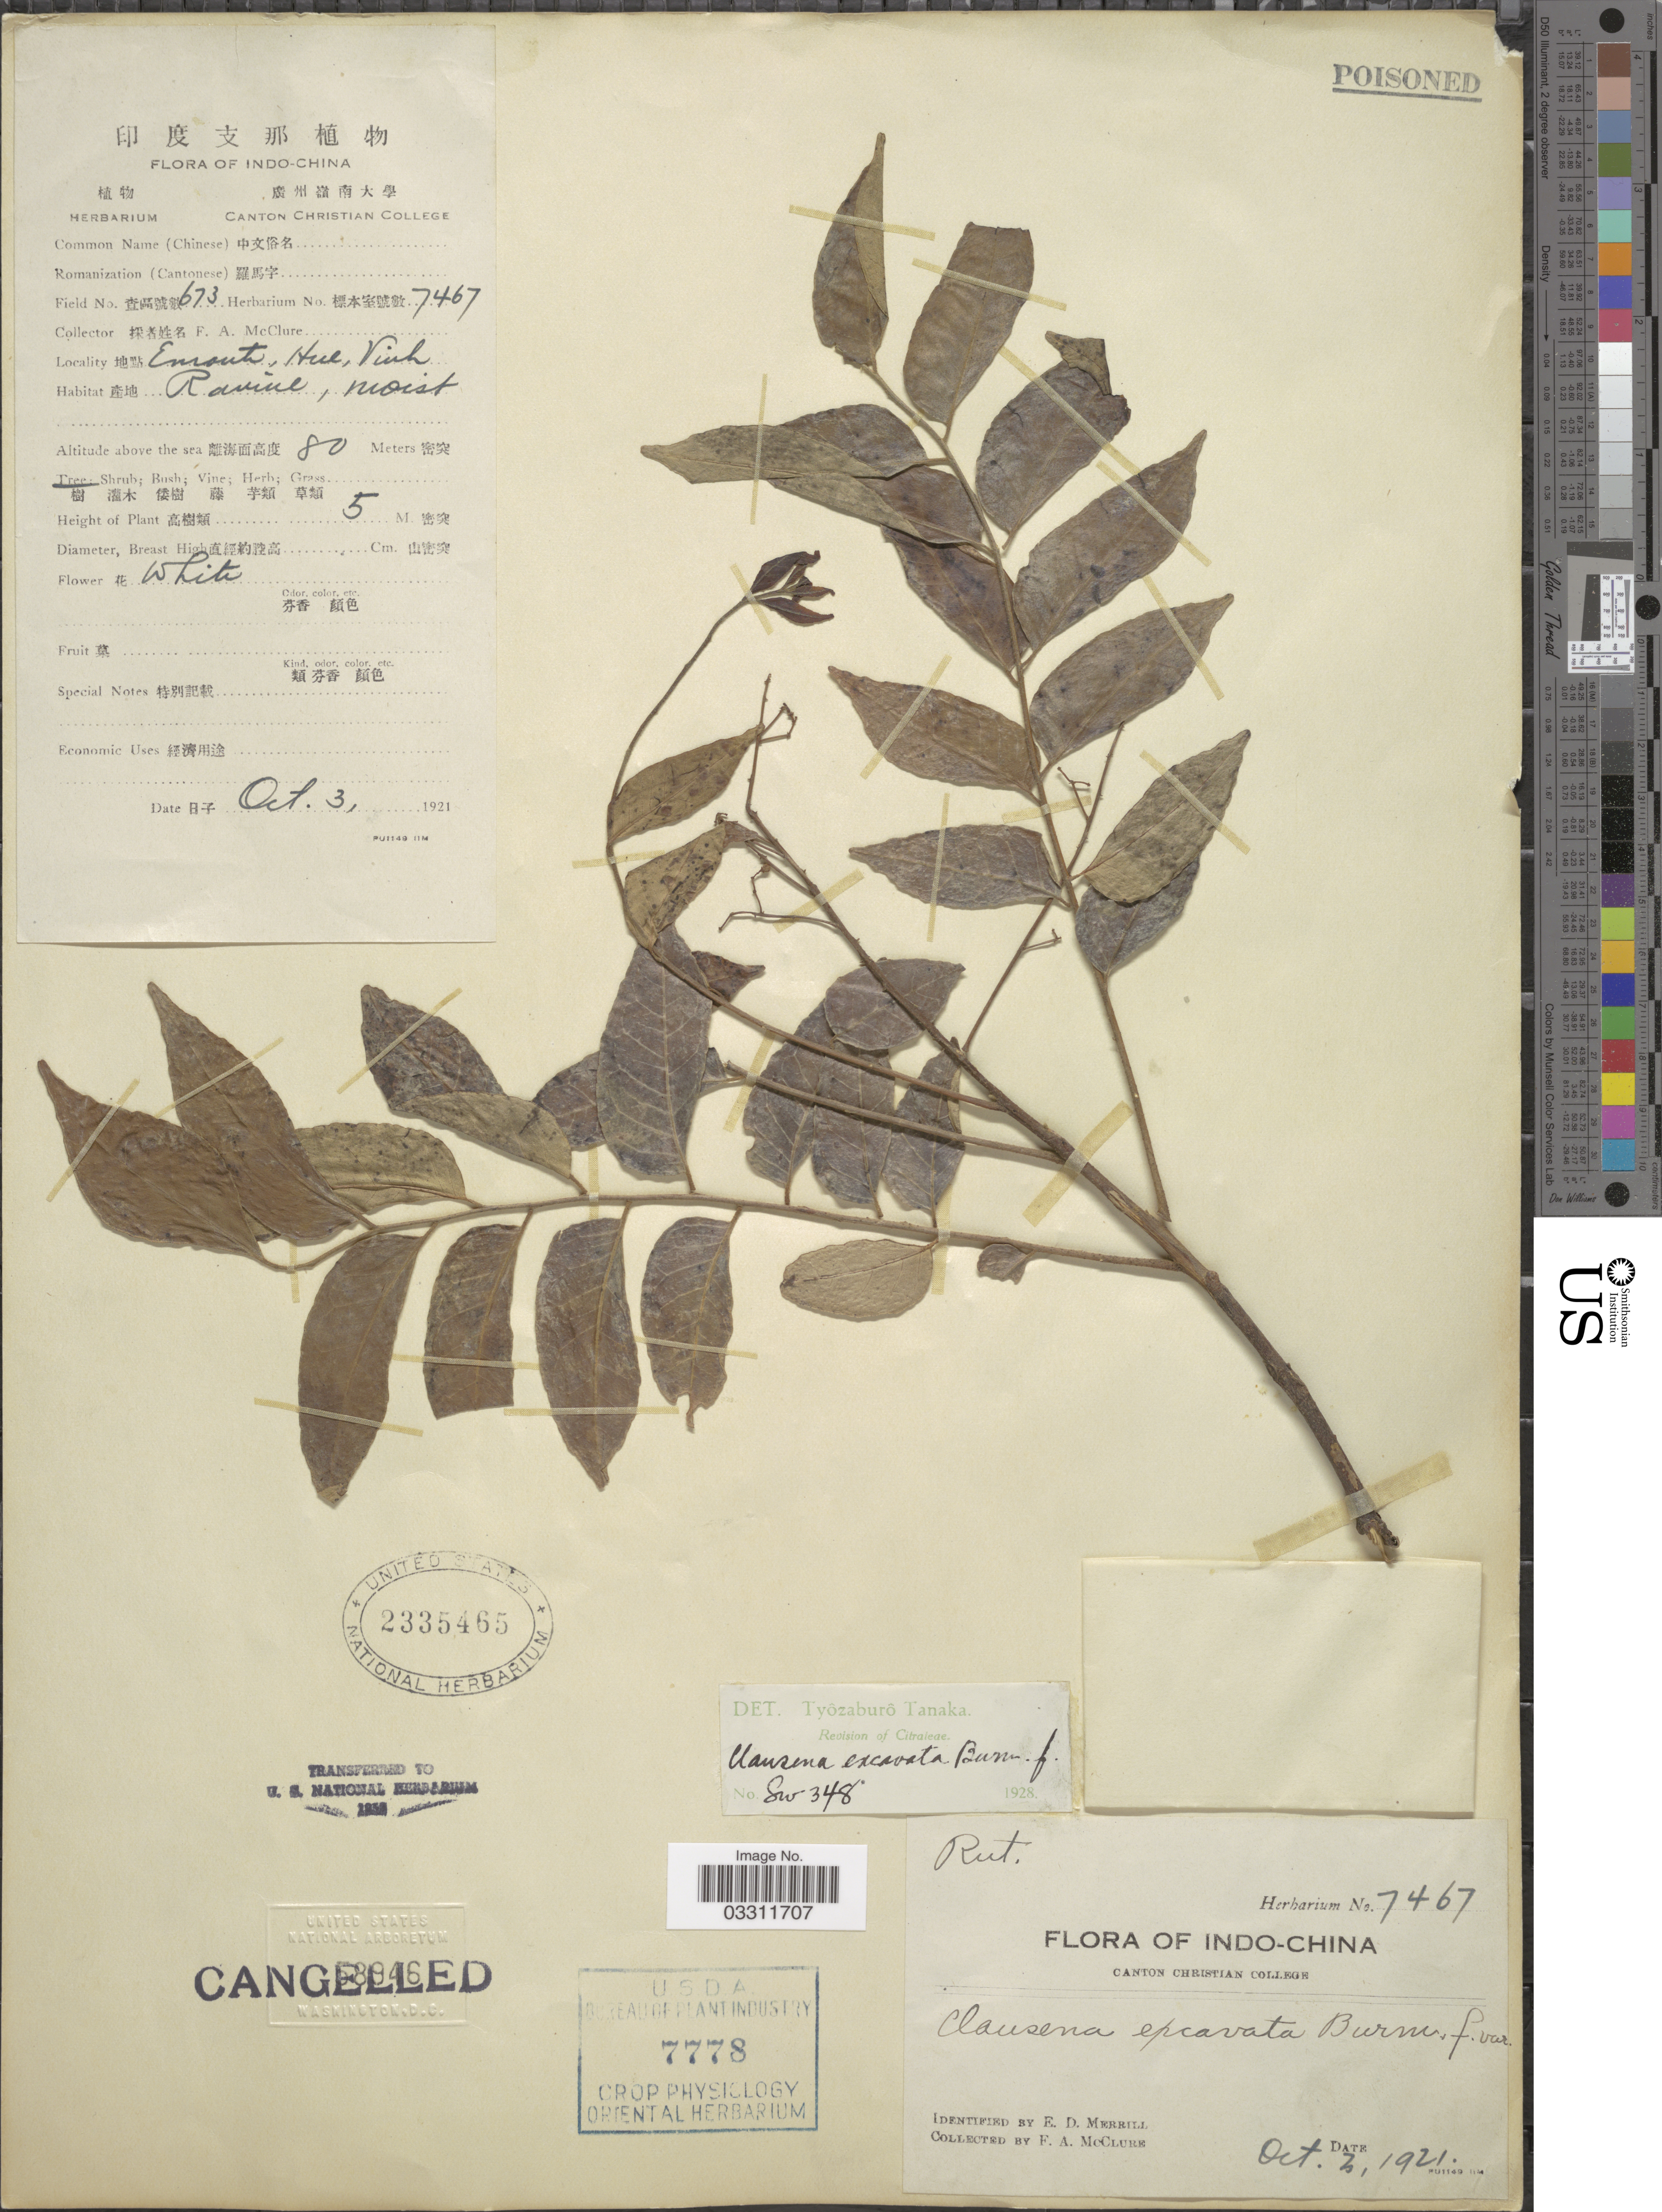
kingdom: Plantae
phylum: Tracheophyta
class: Magnoliopsida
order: Sapindales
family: Rutaceae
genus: Clausena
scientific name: Clausena excavata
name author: Burm. f.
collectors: F. A. McClure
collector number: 7467/673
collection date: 1921-10-03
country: Vietnam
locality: Indo-China. Emouth [interpreted], Hue, Vinh.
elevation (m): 80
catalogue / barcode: US 2335465